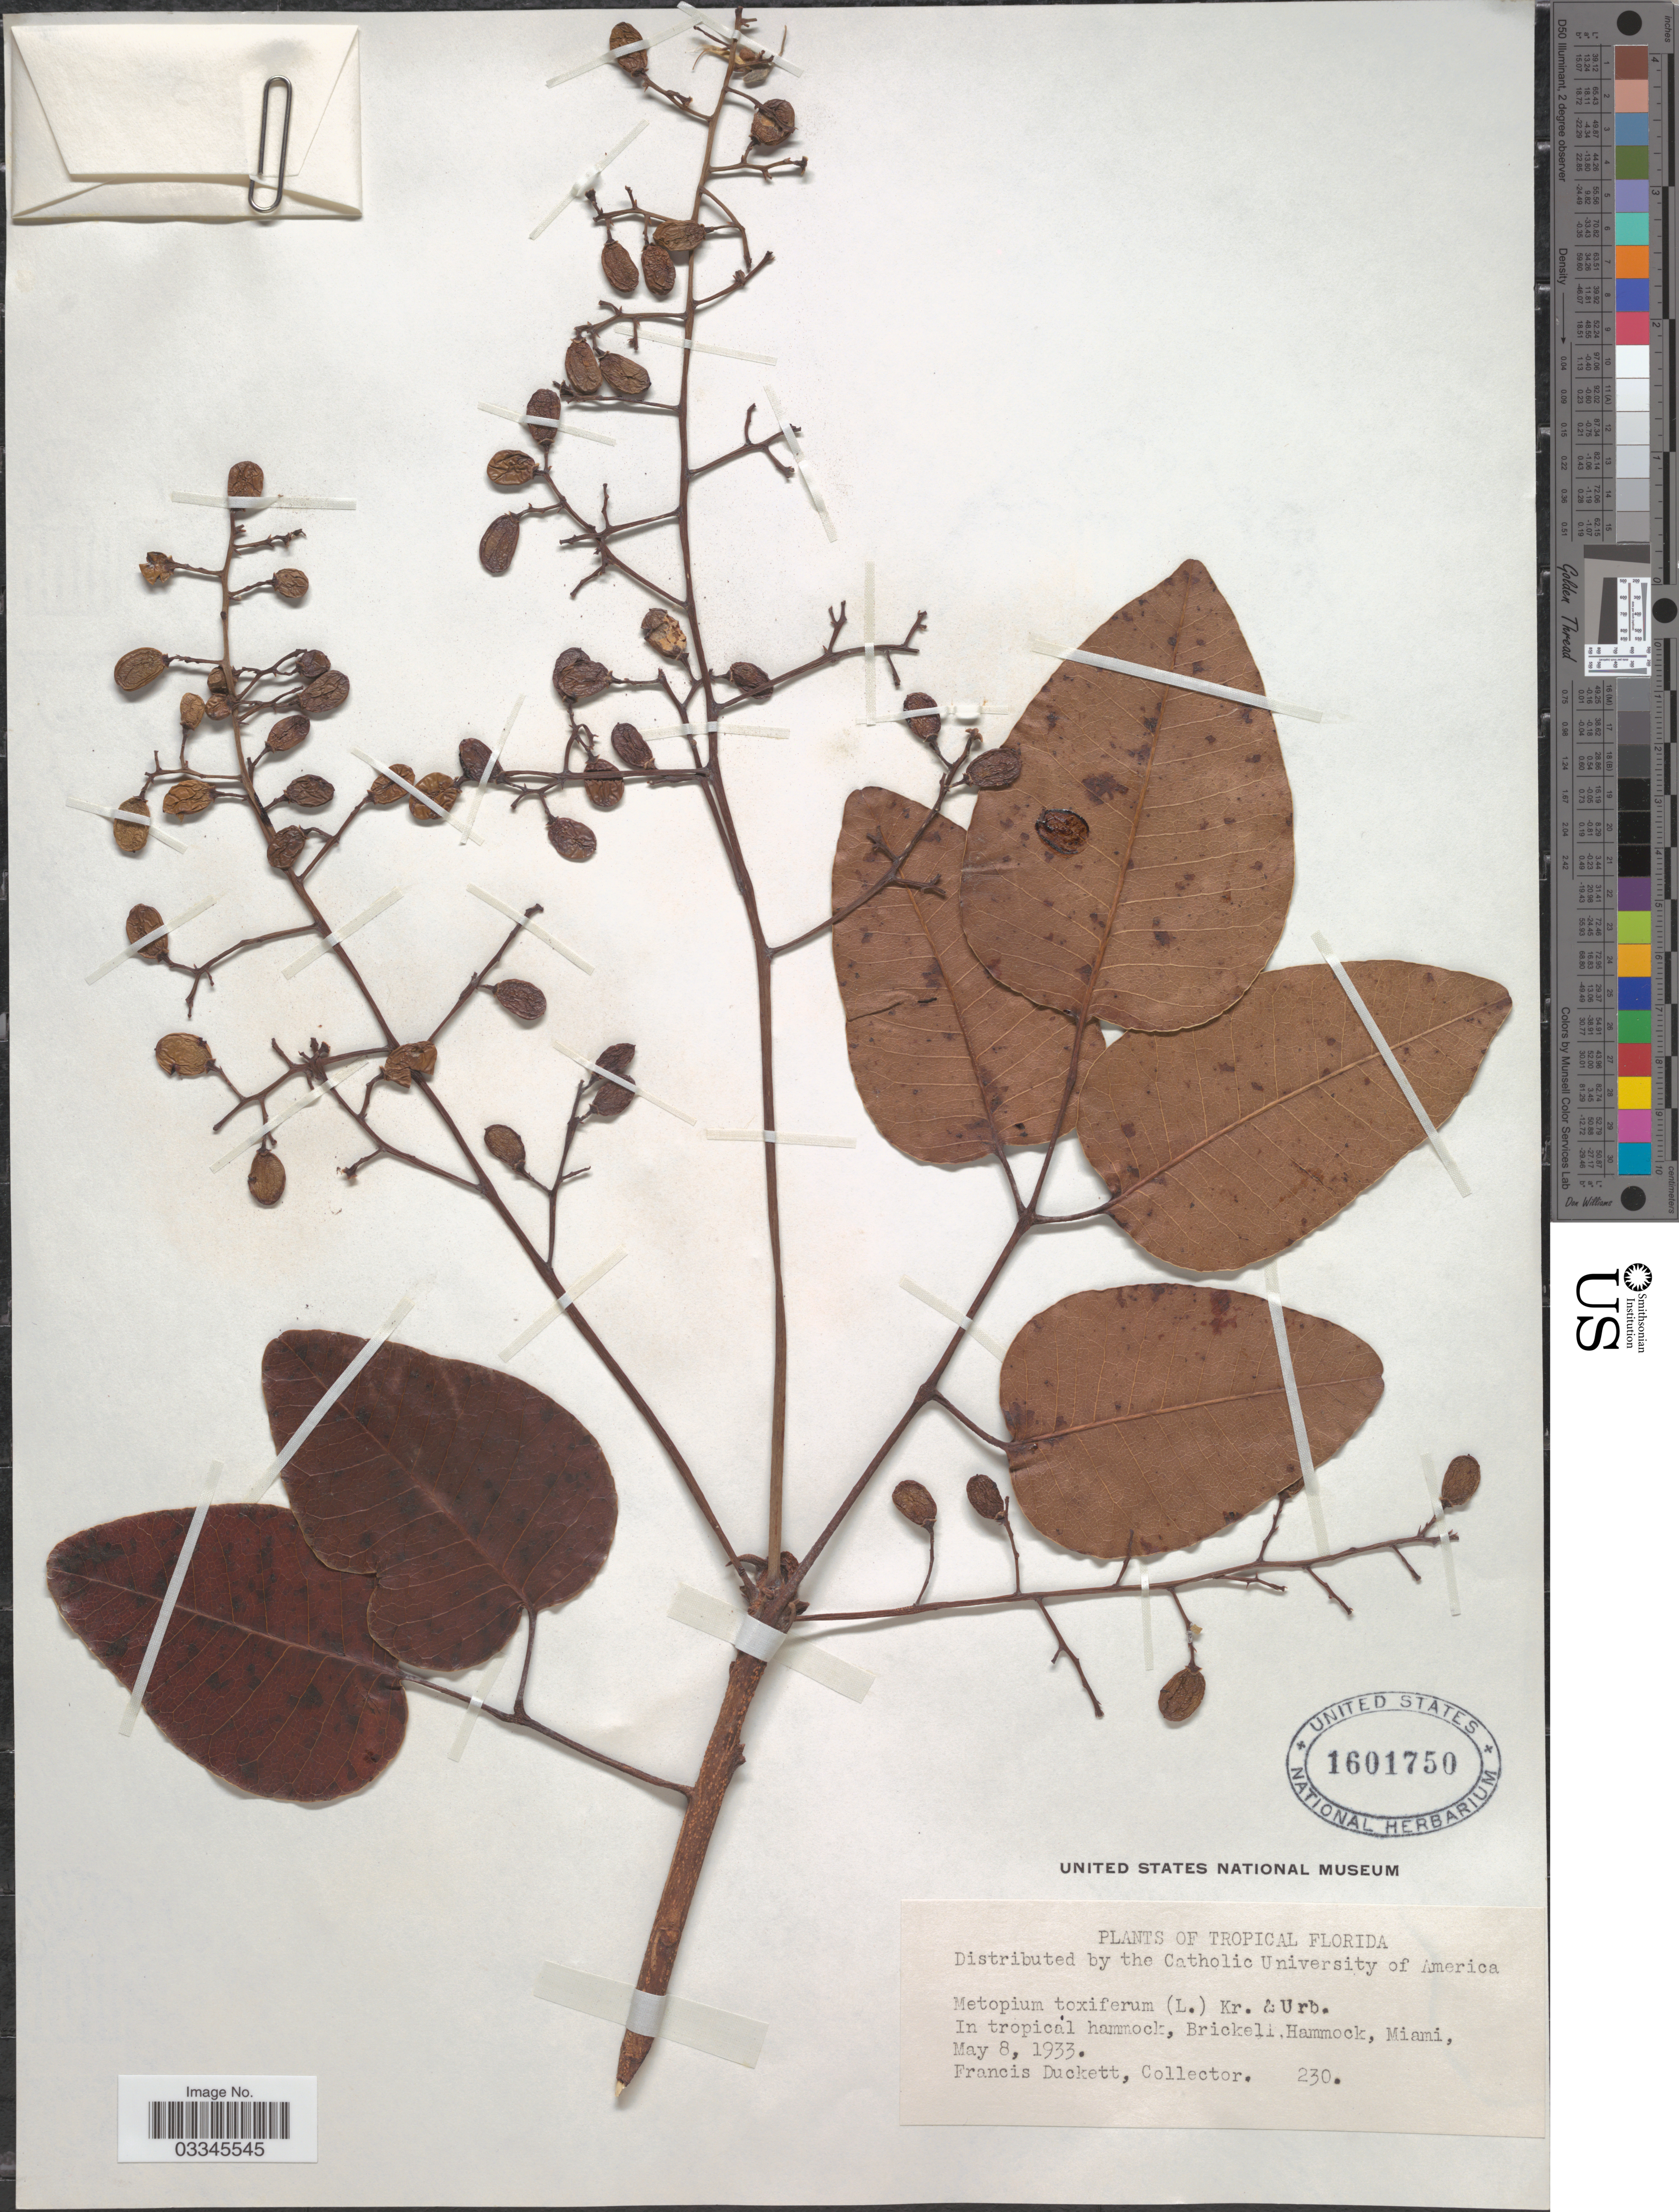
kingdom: Plantae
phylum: Tracheophyta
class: Magnoliopsida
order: Sapindales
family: Anacardiaceae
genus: Metopium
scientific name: Metopium toxiferum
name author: (L.) Krug & Urb.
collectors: F. Duckett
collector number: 230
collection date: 1933-05-08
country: United States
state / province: Florida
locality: Tropical Florida. In tropical hammock, Brickell, Hammock, Miami.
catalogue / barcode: US 1601750